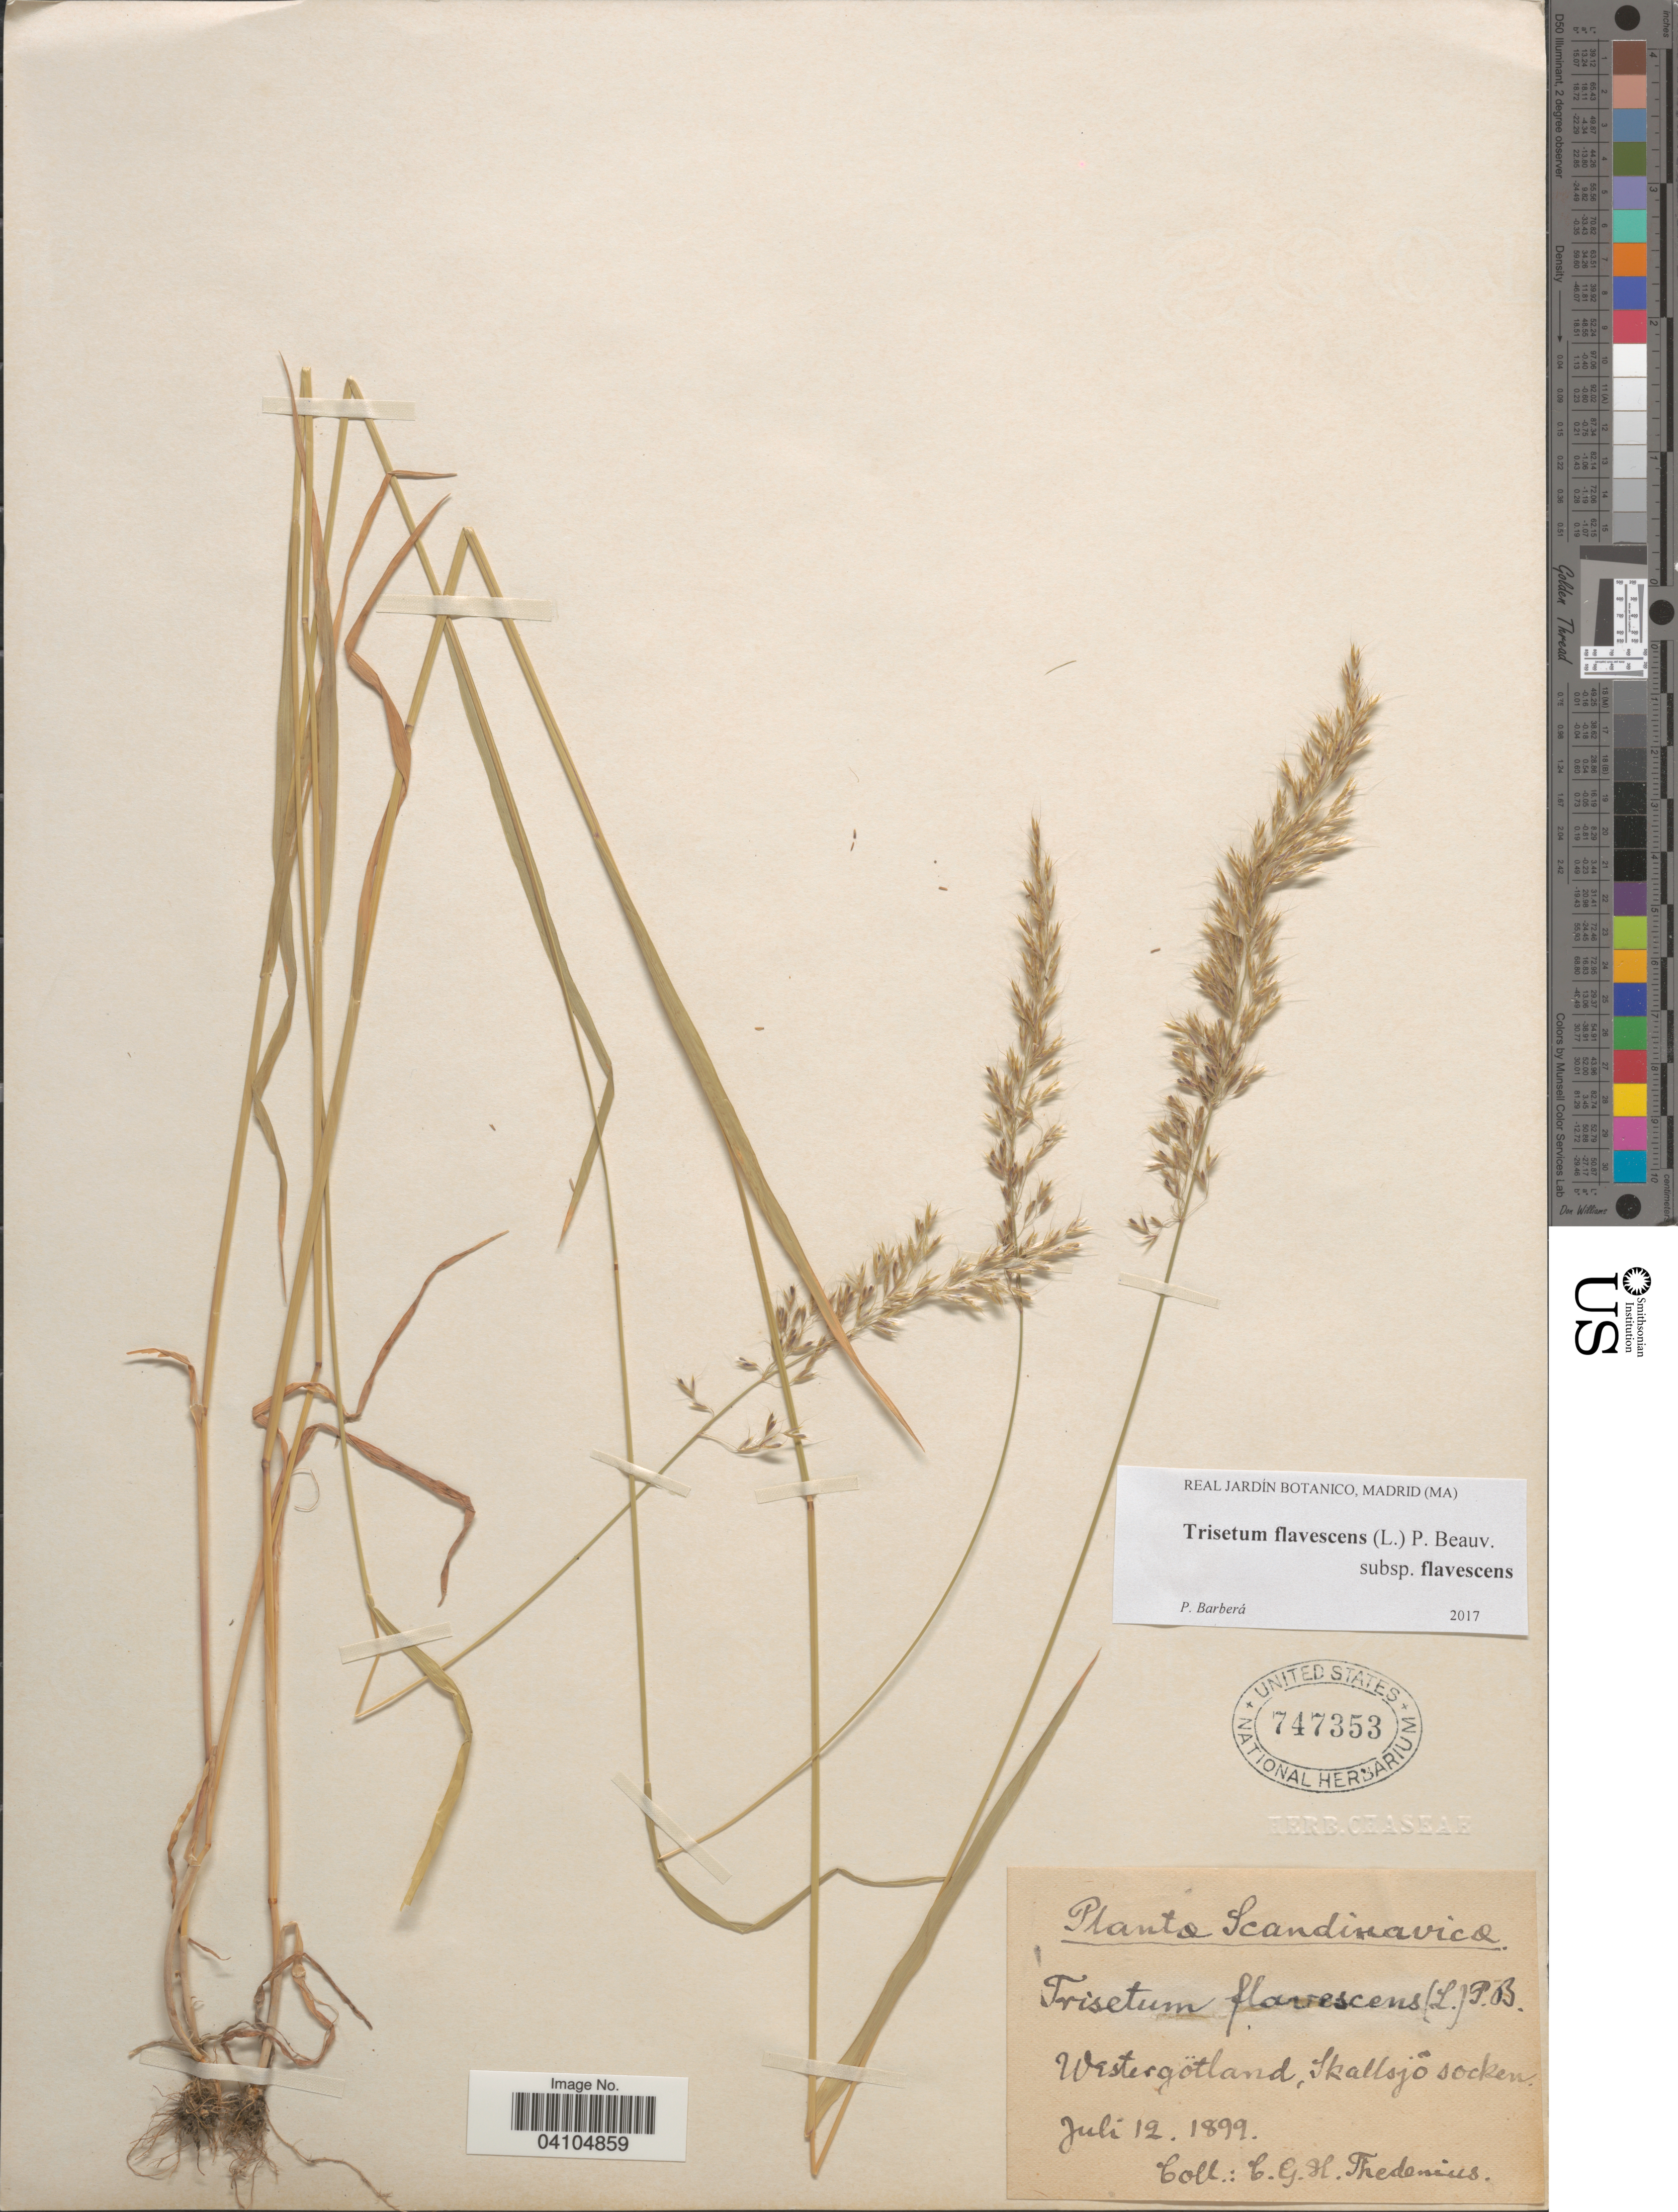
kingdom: Plantae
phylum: Tracheophyta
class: Liliopsida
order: Poales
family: Poaceae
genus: Trisetum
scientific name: Trisetum flavescens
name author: (L.) P. Beauv.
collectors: C. Thedenius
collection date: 1899-07-12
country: Sweden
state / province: Västra Götaland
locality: Scandinavicæ. Westergötland, Skallsjö socken.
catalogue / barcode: US 747353